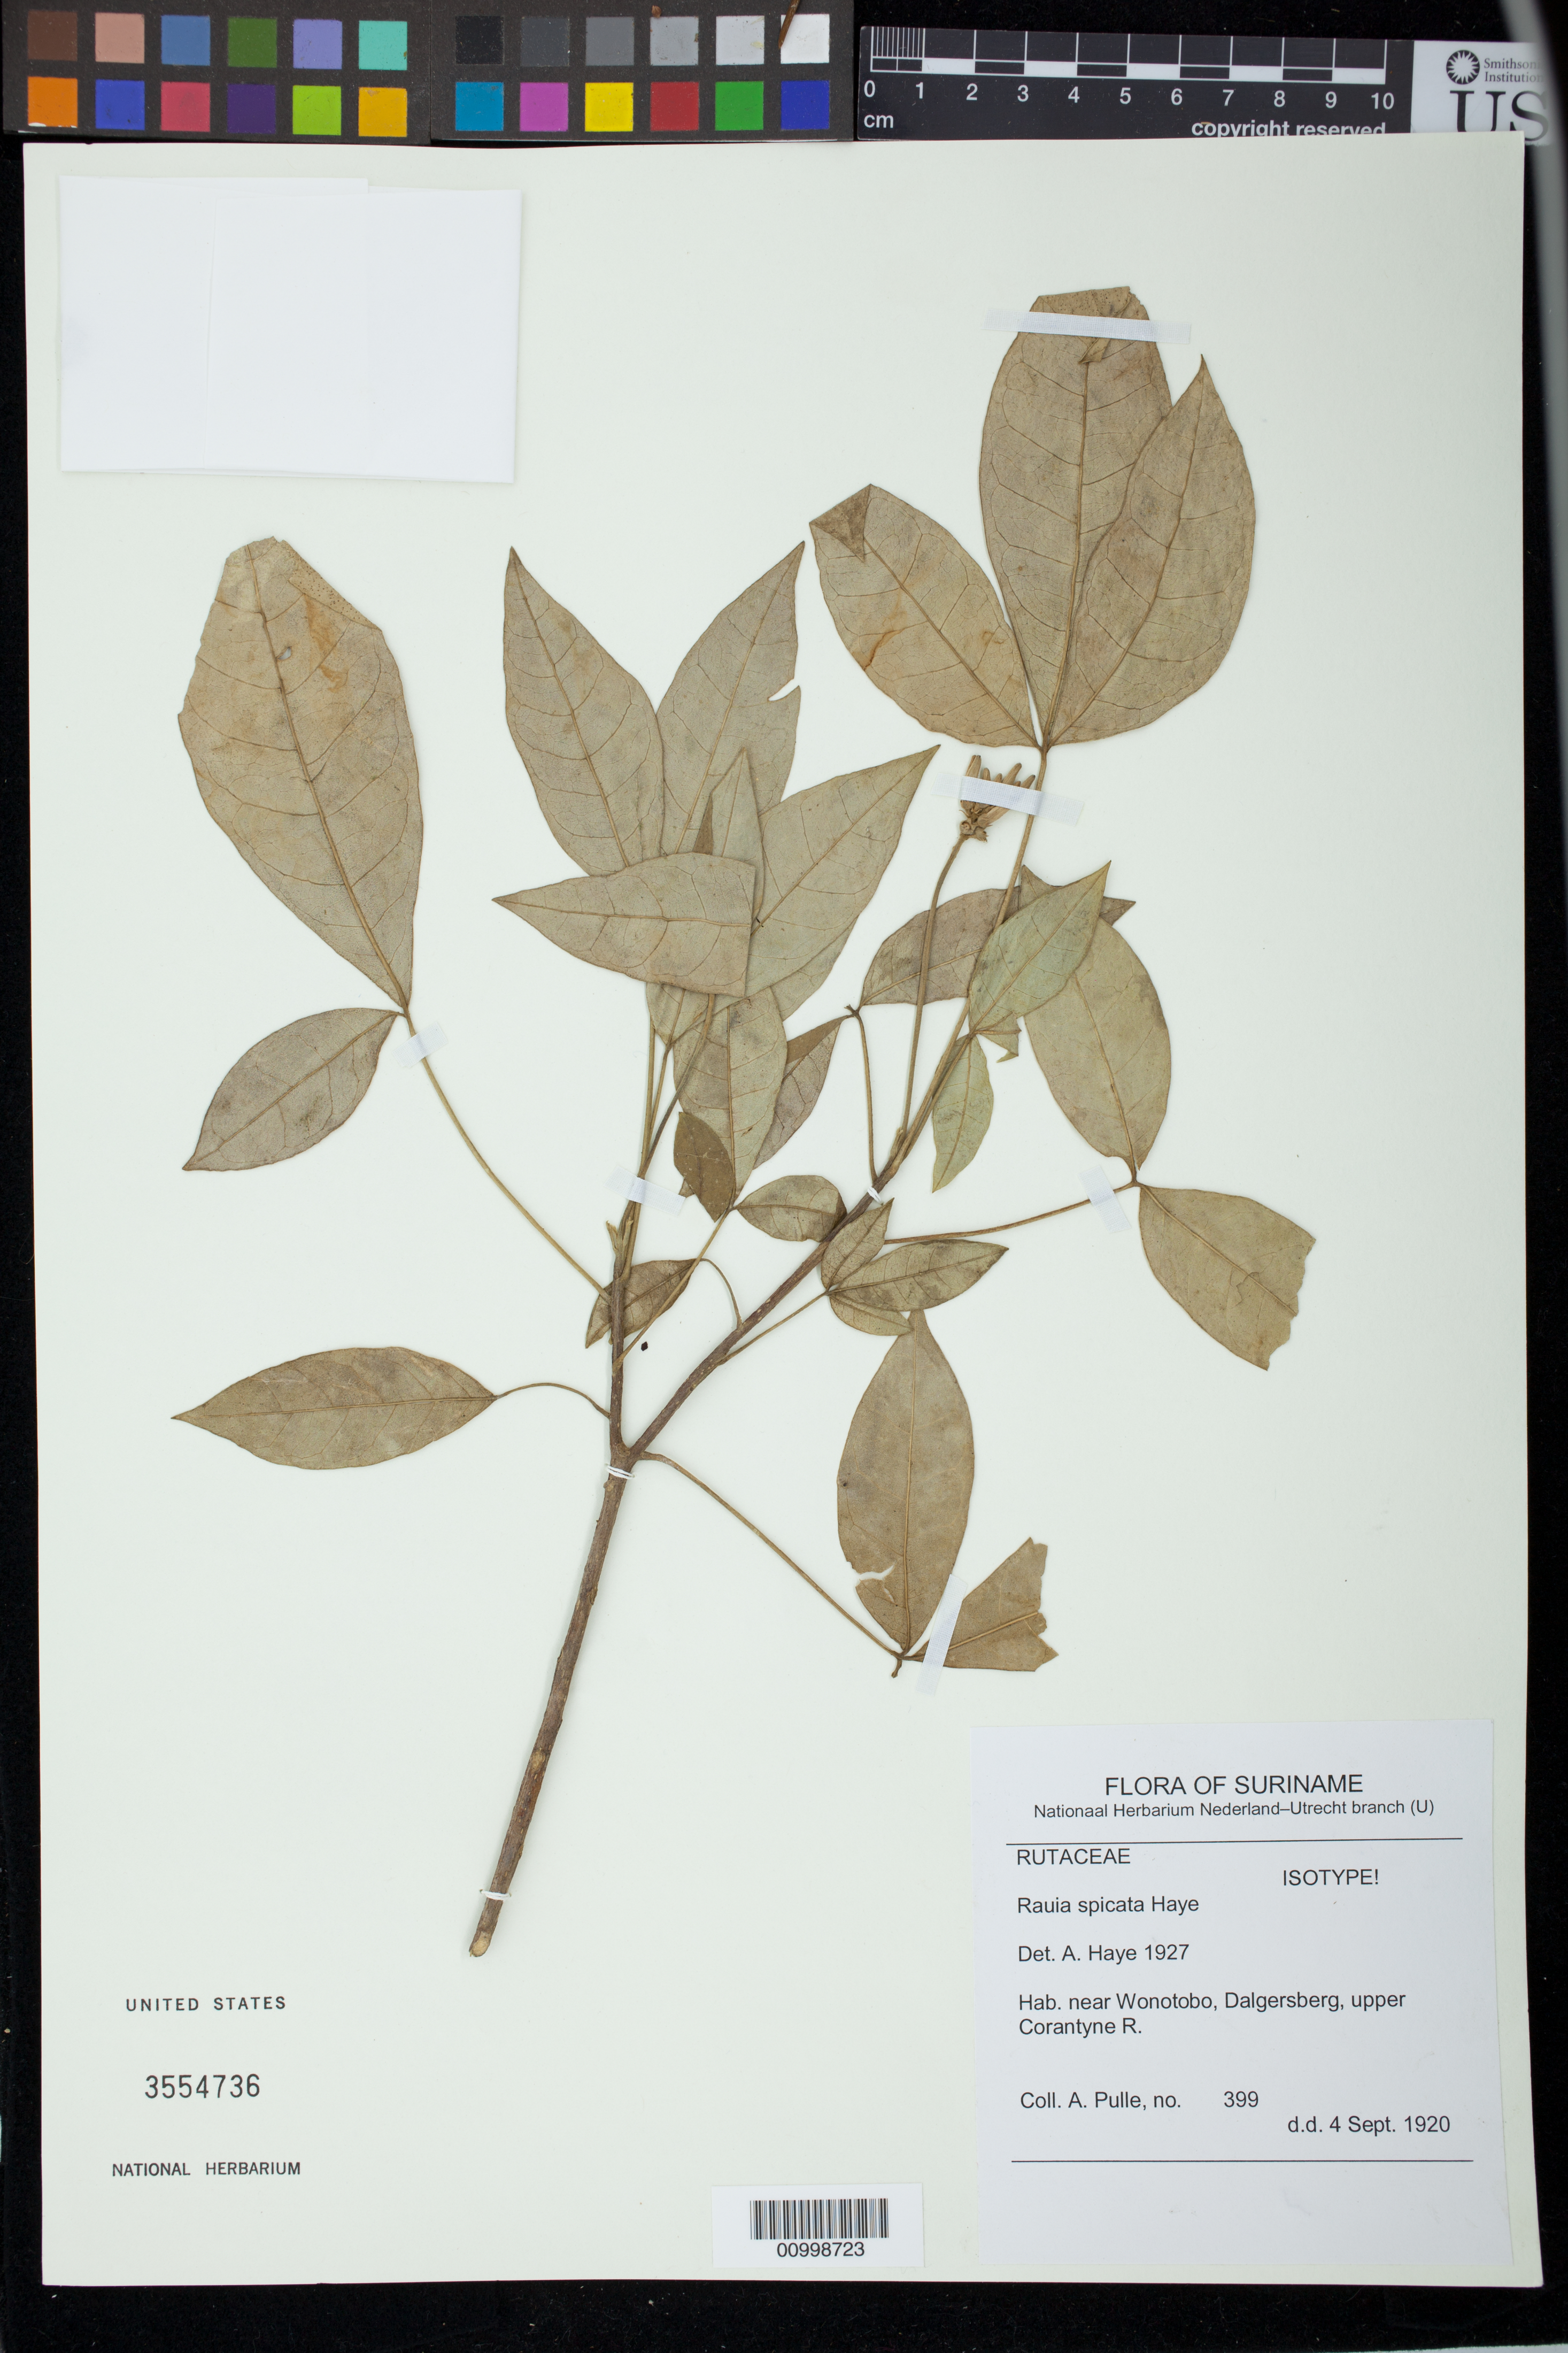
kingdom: Plantae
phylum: Tracheophyta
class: Magnoliopsida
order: Sapindales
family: Rutaceae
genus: Rauia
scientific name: Rauia spicata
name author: Haye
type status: Isotype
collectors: A. A. Pulle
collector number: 399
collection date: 1920-09-04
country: Suriname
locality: Near Wonotobo, Dalgersberg, upper Corantyne R.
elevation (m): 200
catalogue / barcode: US 3554736